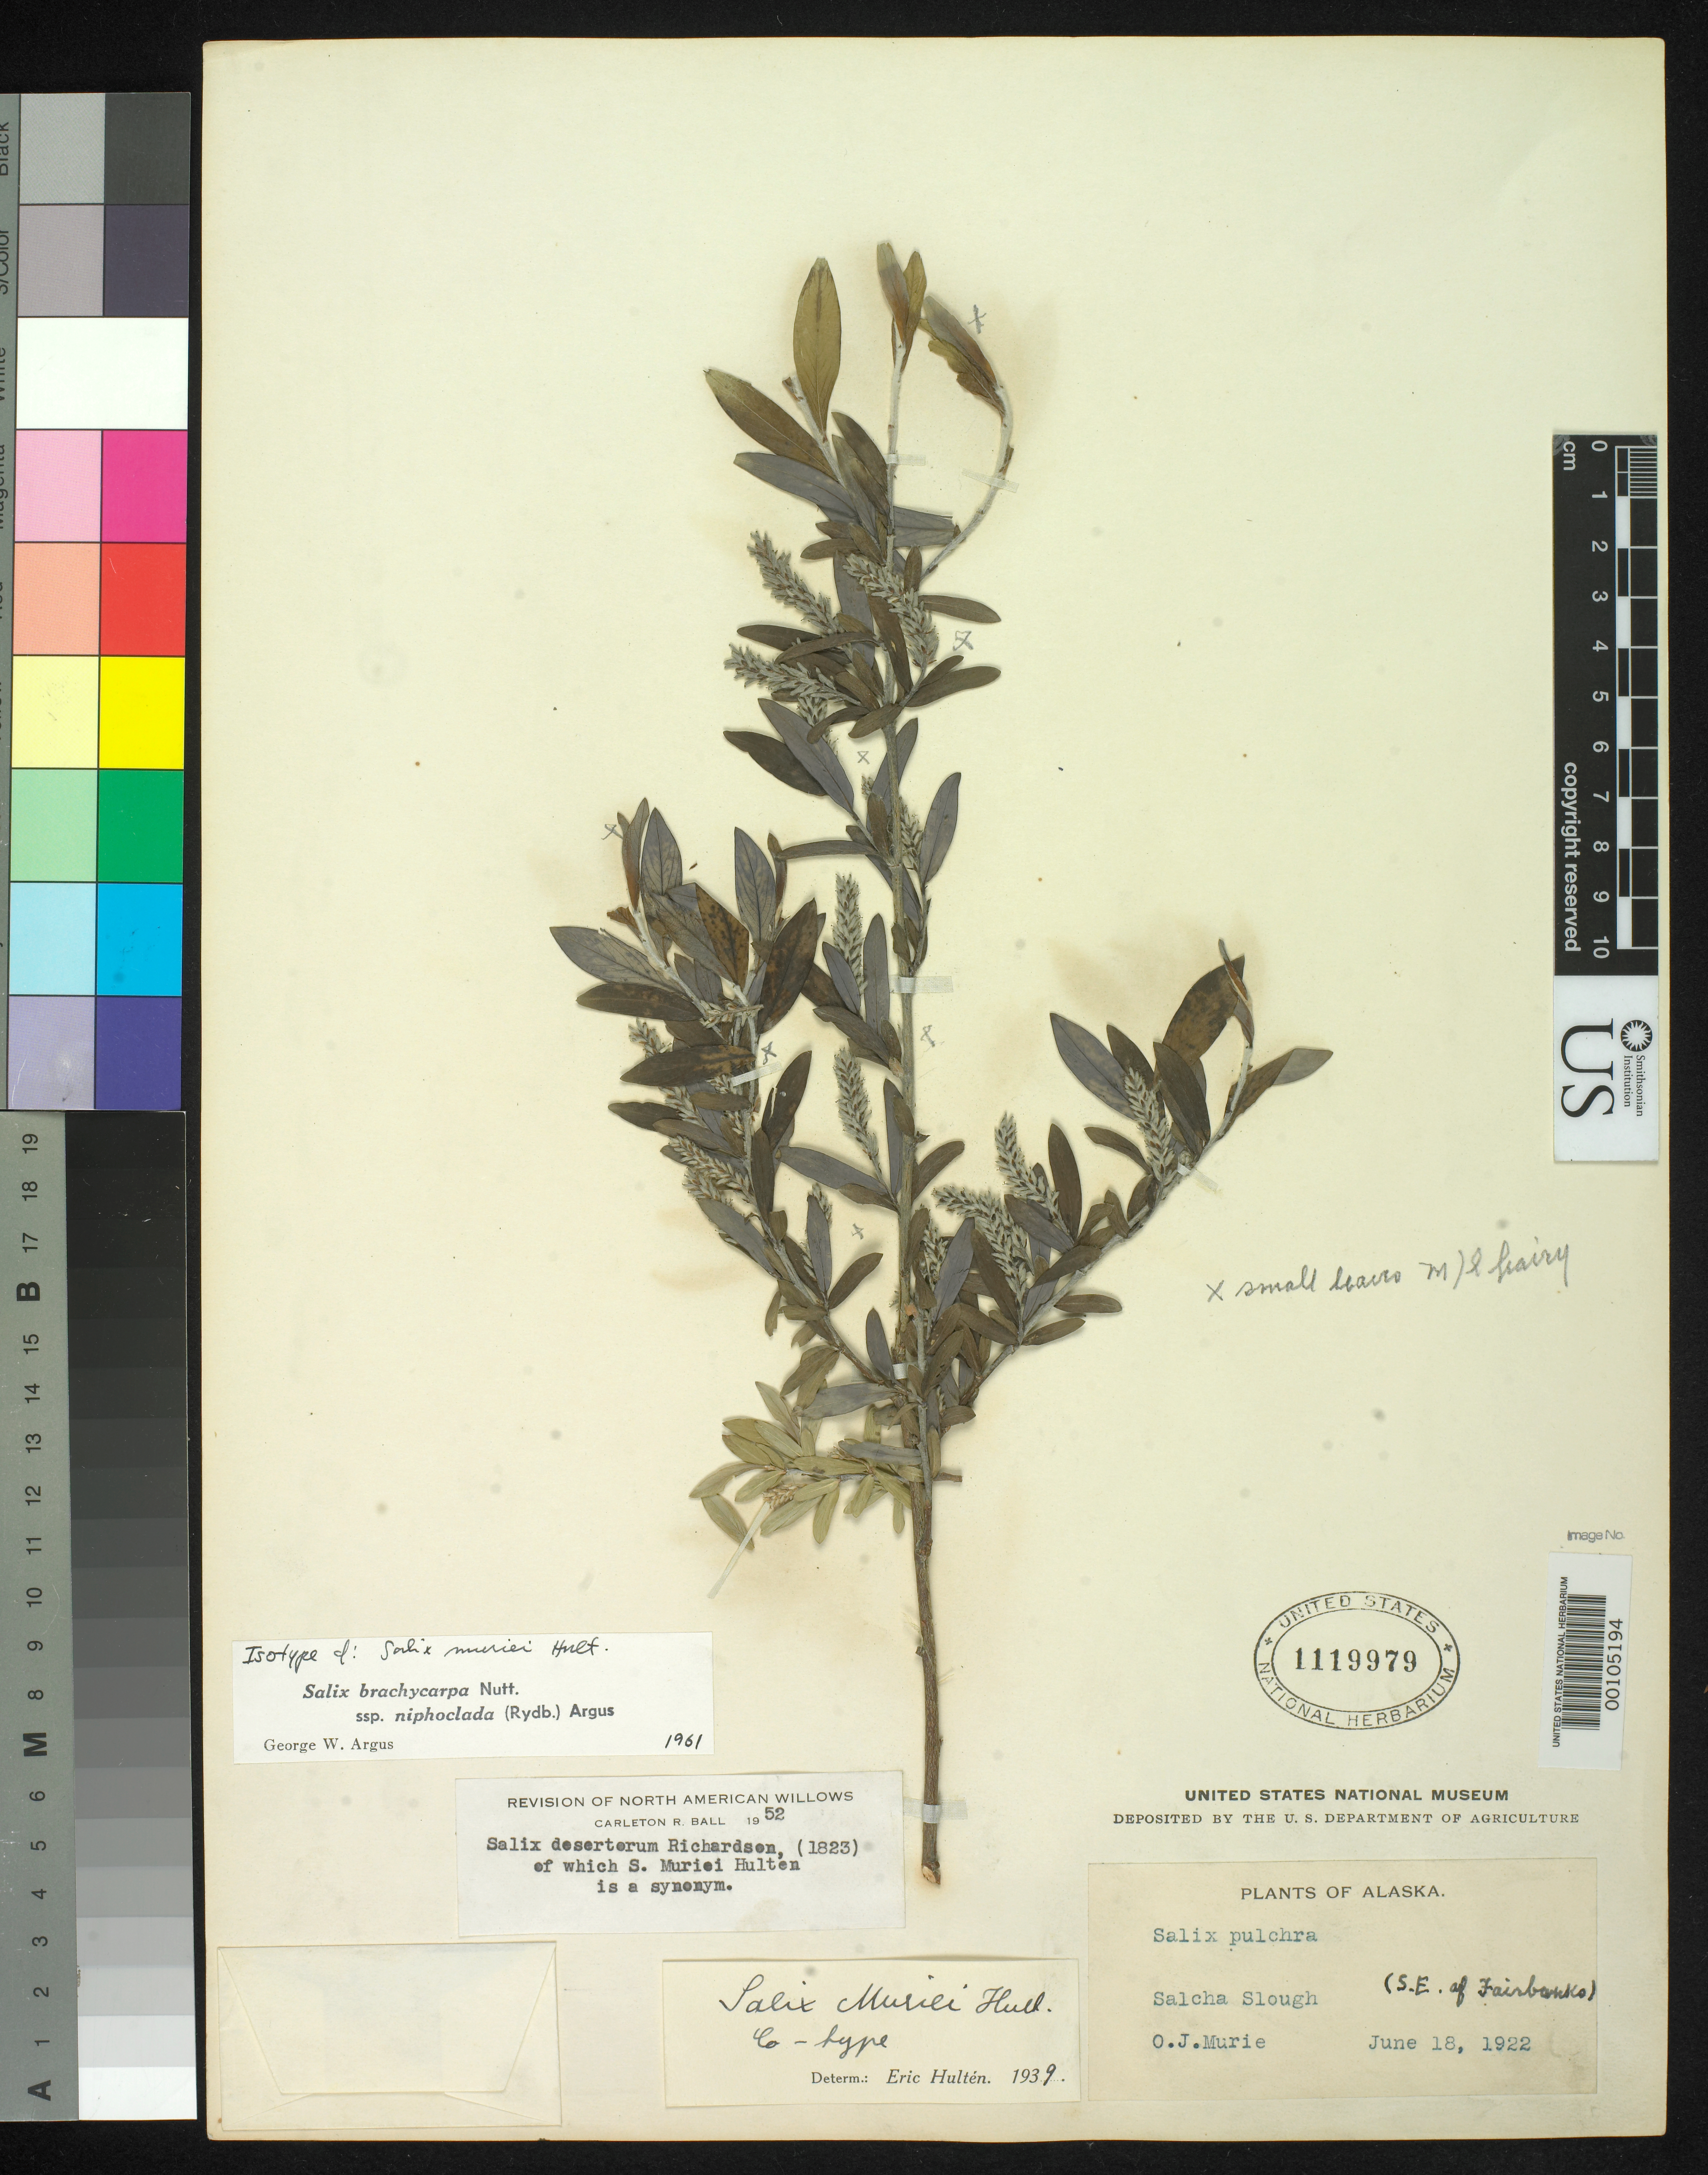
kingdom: Plantae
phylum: Tracheophyta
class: Magnoliopsida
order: Malpighiales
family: Salicaceae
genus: Salix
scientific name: Salix muriei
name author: Hultén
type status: Isotype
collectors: O. Murie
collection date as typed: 18 Jun 1922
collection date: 1922-06-18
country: United States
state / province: Alaska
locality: Salcha Slough, SE of Fairbanks.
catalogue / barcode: US 1119979